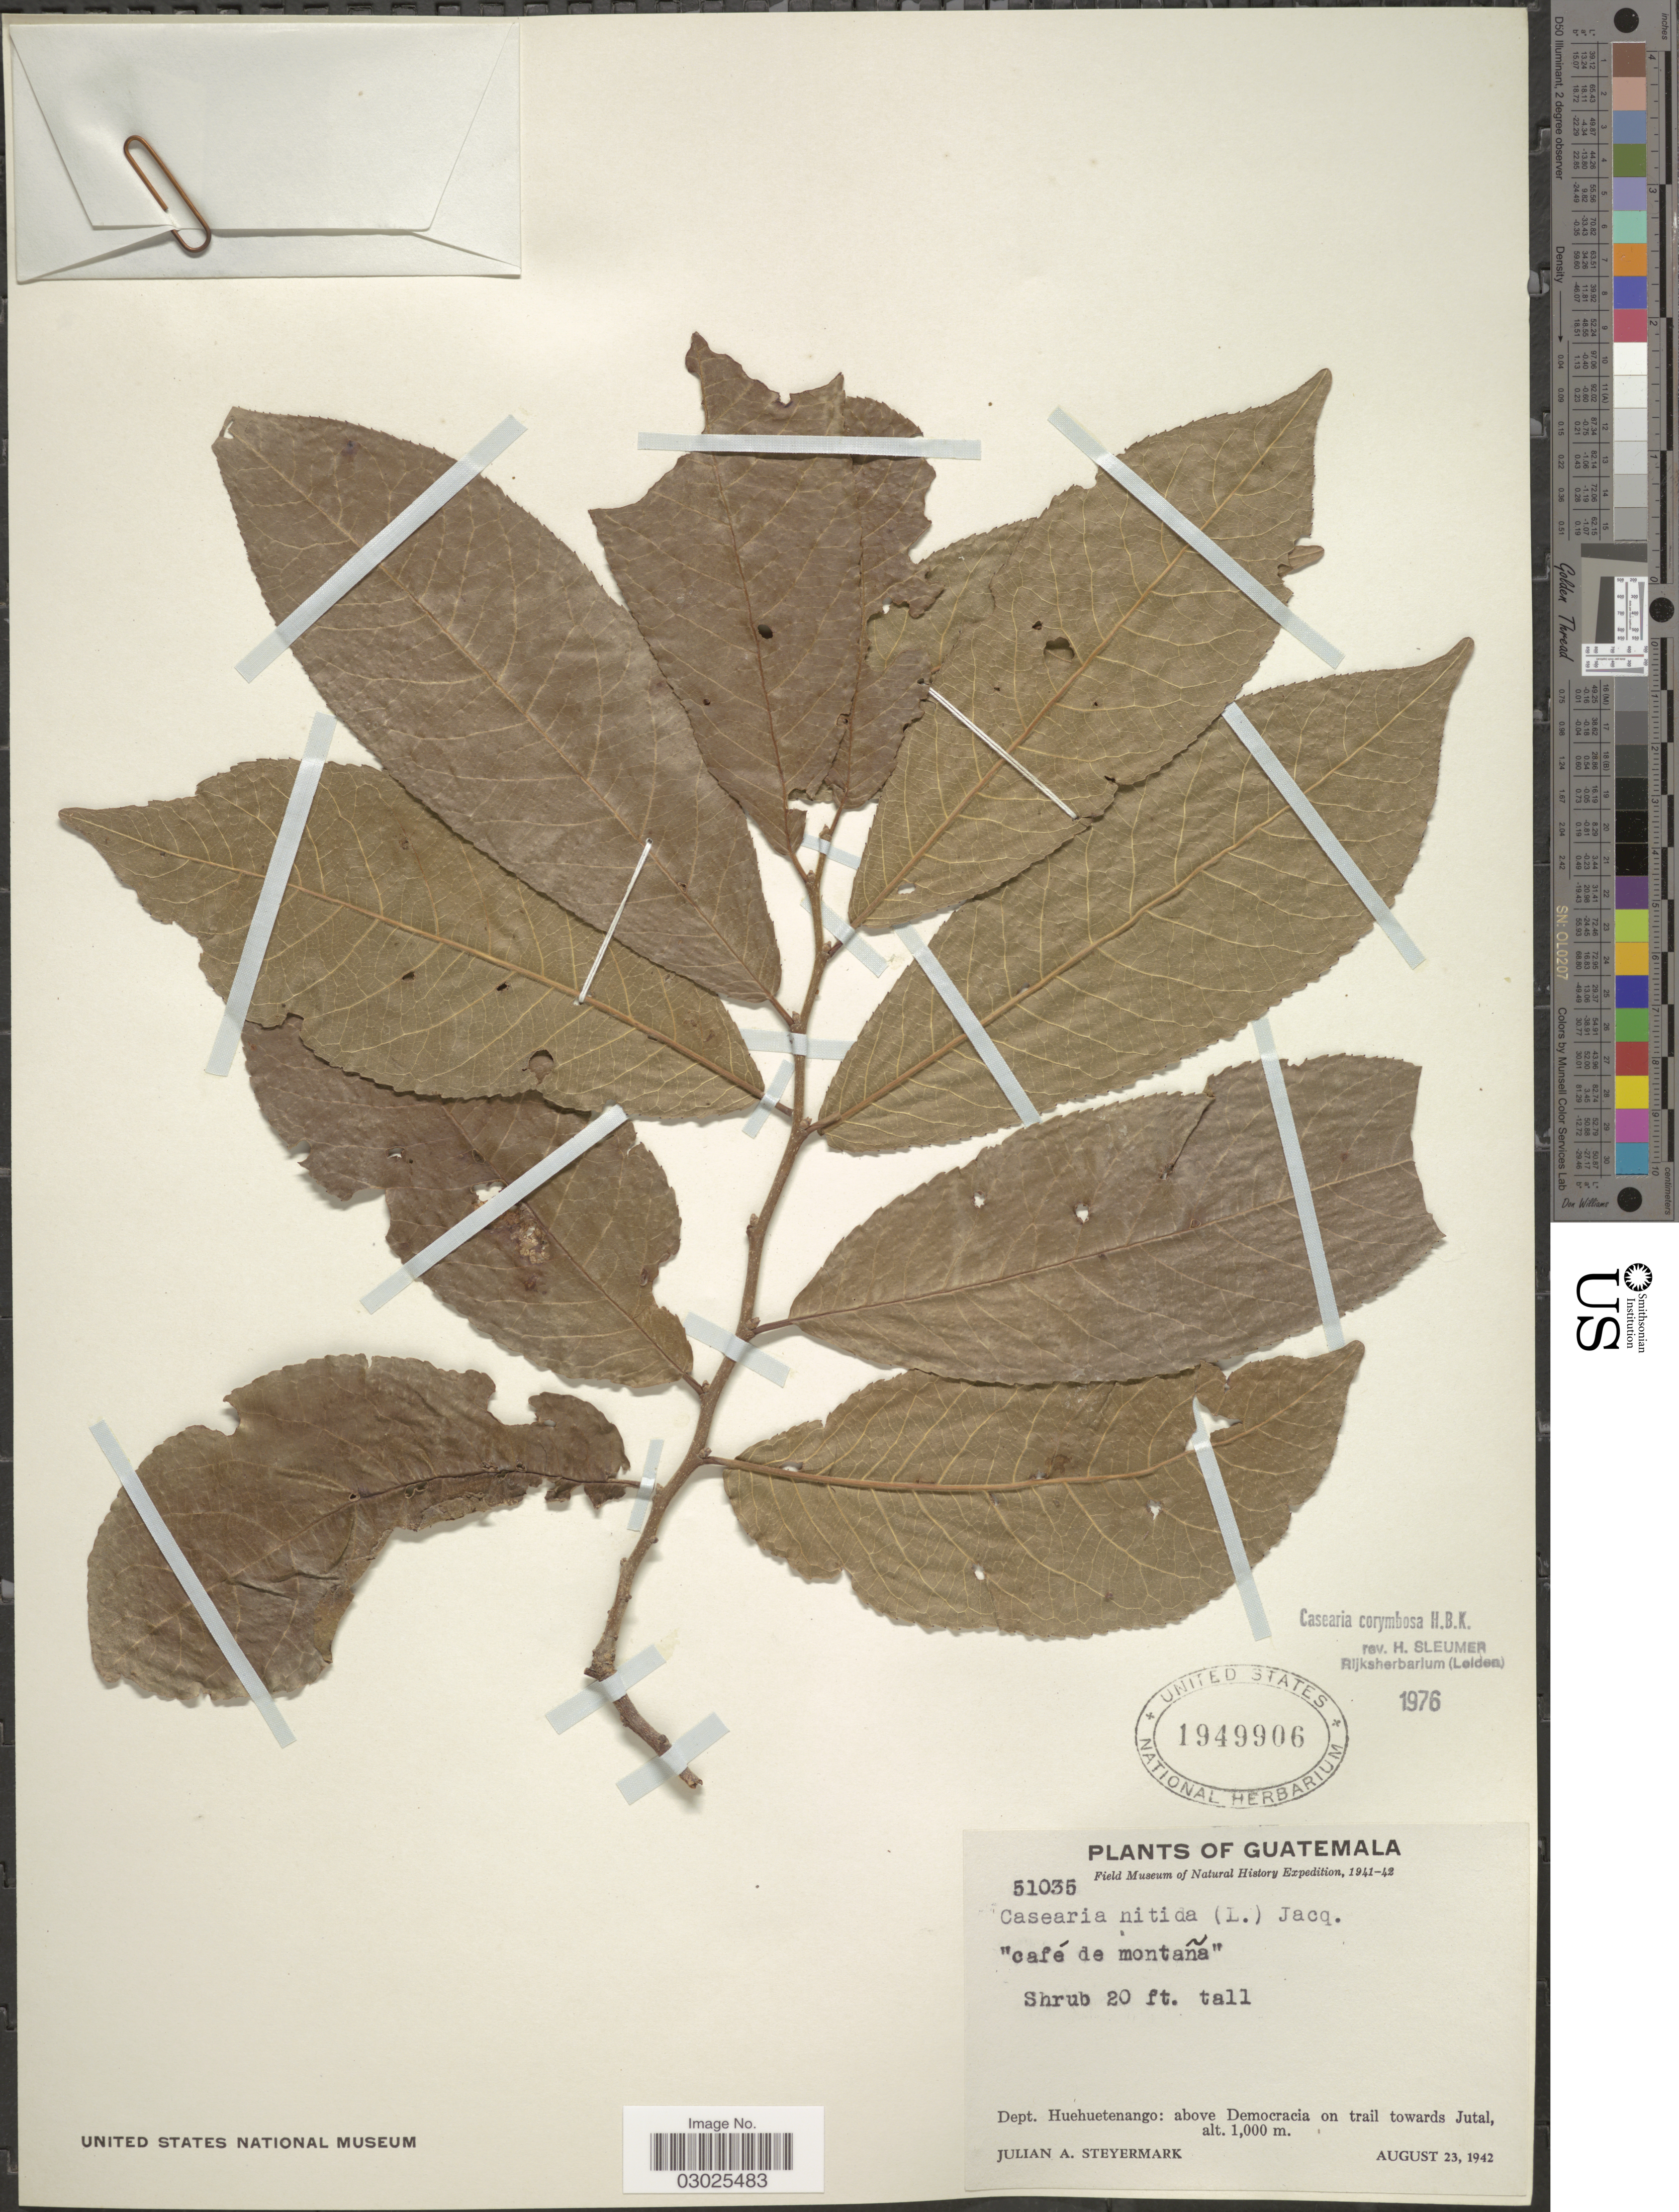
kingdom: Plantae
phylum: Tracheophyta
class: Magnoliopsida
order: Malpighiales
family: Salicaceae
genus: Casearia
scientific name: Casearia corymbosa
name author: Kunth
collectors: J. Steyermark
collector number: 51035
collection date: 1942-08-23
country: Guatemala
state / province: Huehuetenango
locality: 'café de montaña'. Dept. Huehuetenango: above Democracia on the trail towards Jutal.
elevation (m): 1000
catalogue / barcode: US 1949906